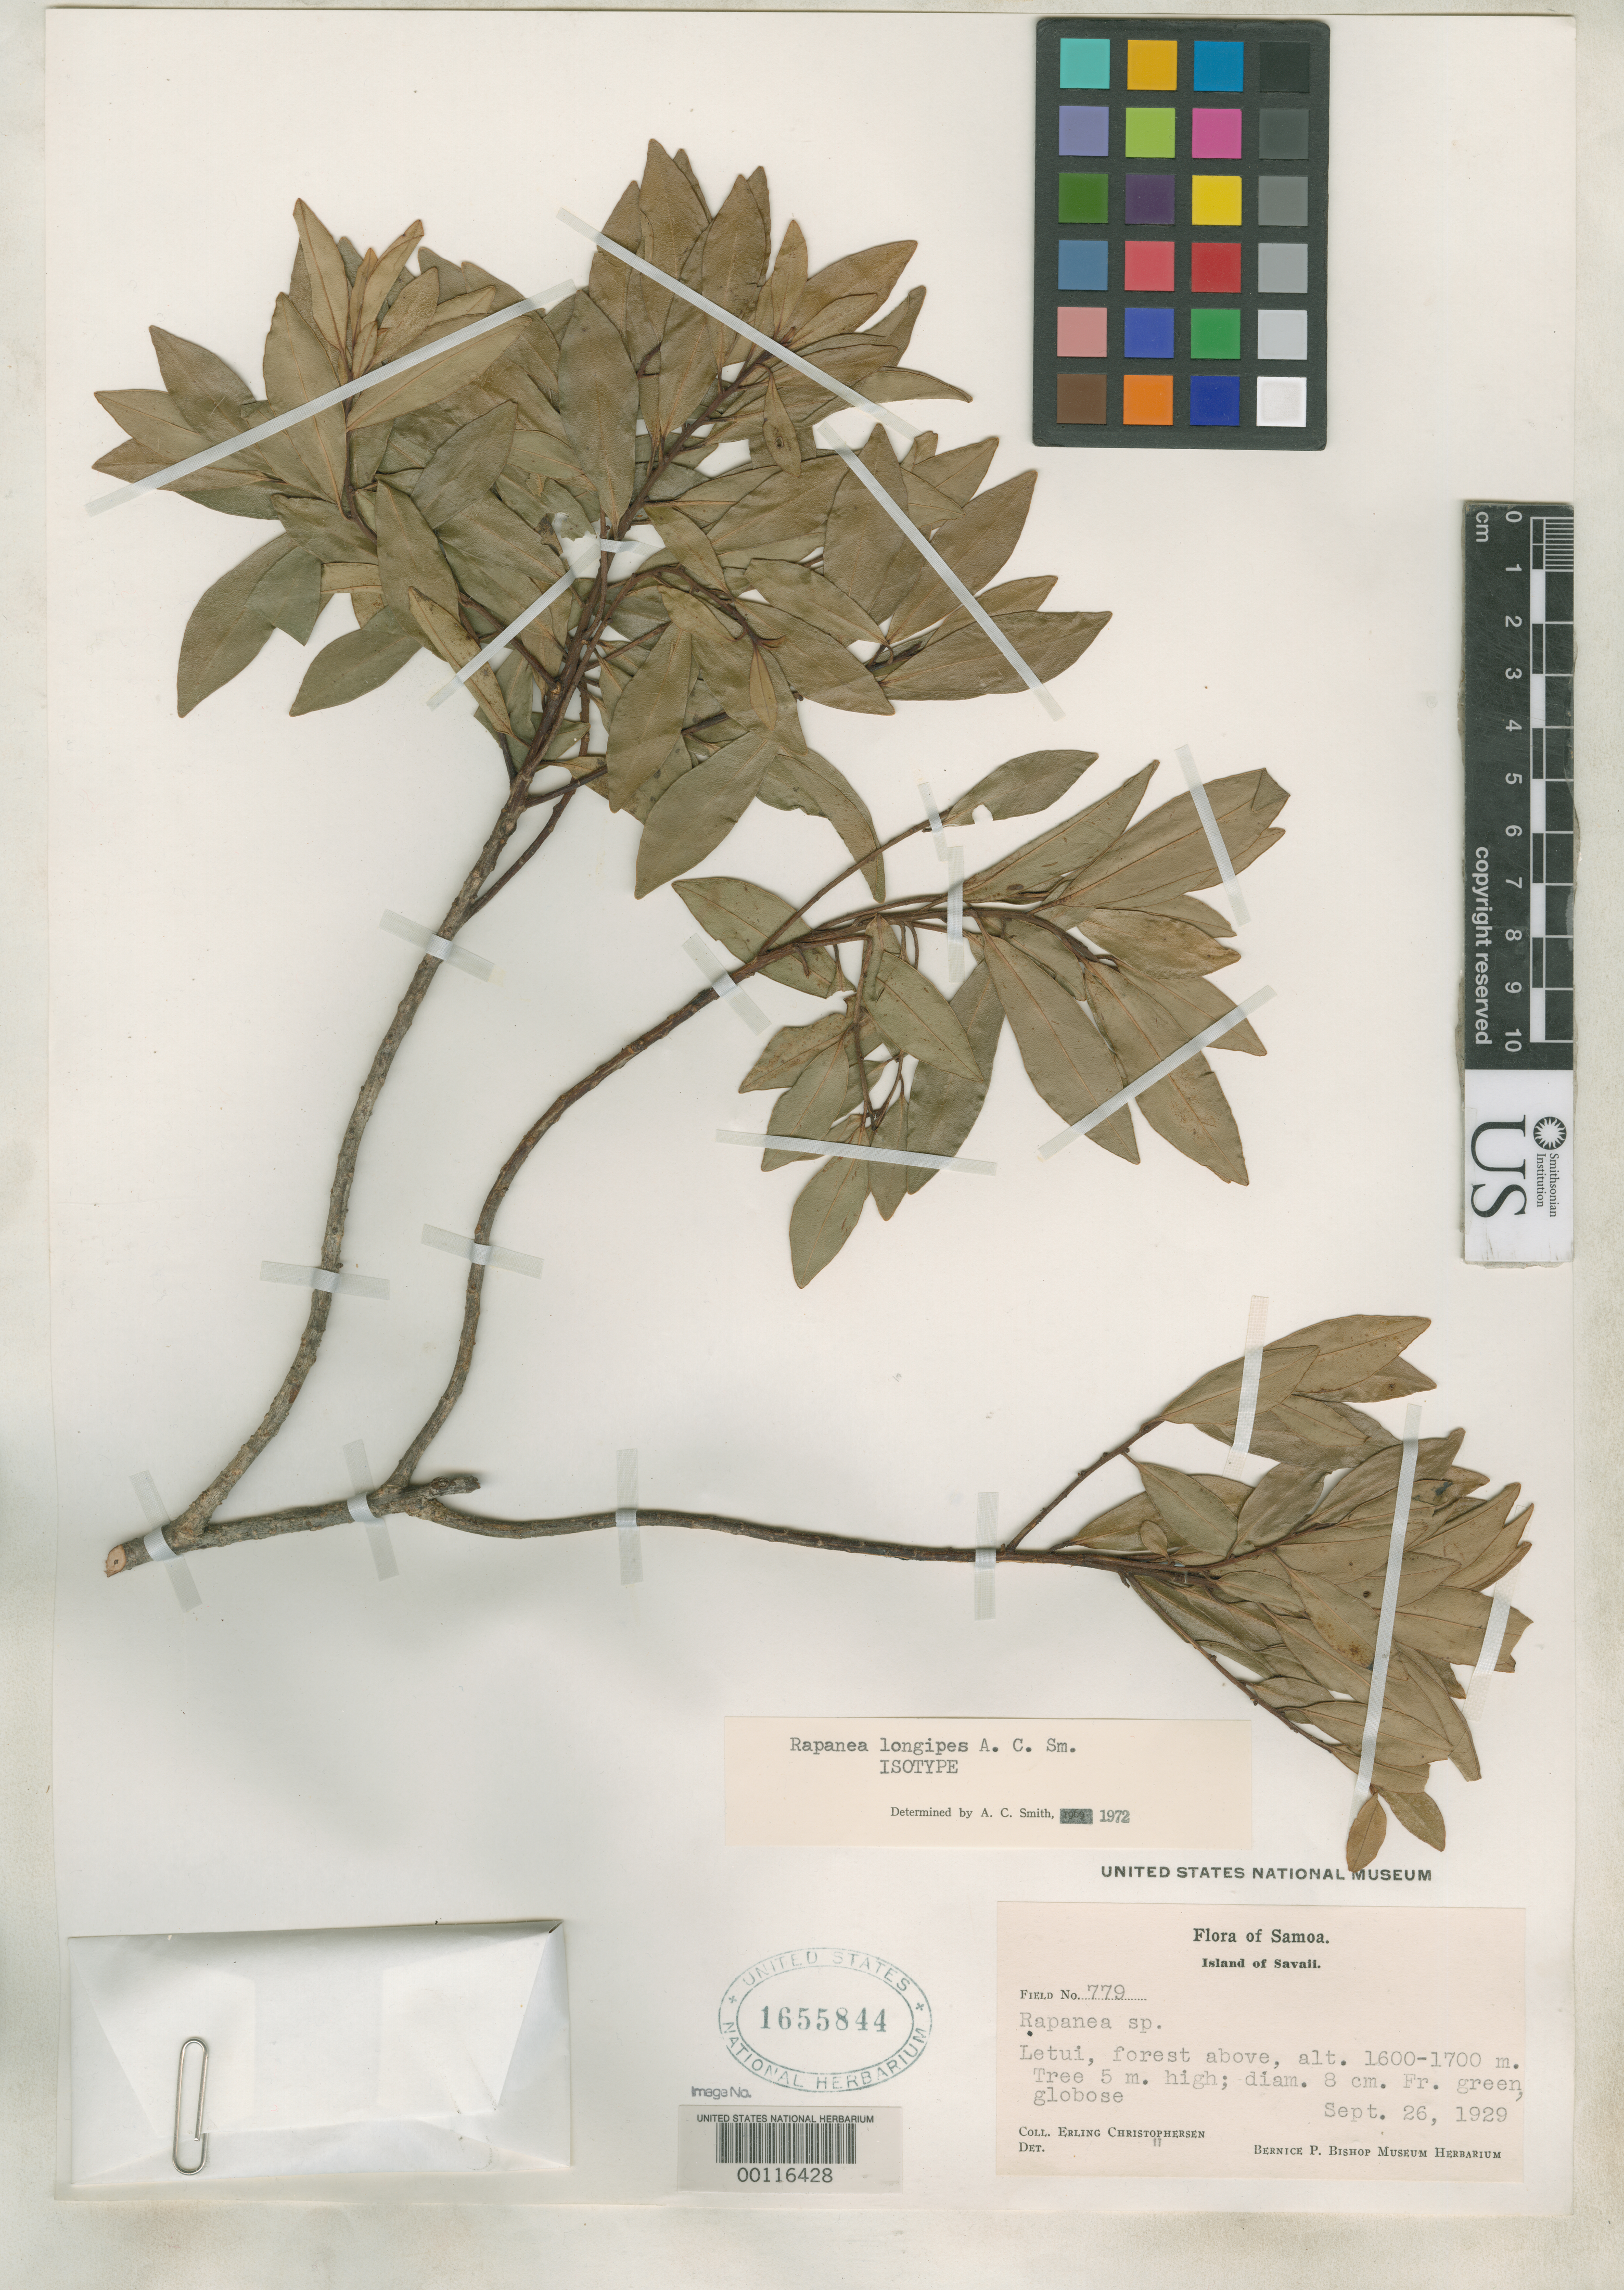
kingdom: Plantae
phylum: Tracheophyta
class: Magnoliopsida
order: Ericales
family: Primulaceae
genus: Rapanea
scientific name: Rapanea longipes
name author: A.C. Sm.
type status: Isotype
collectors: E. Christophersen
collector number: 779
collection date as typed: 26 Sep 1929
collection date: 1929-09-26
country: Samoa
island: Savai'i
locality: Above Letui, Tuisivi Range.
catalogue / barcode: US 1655844